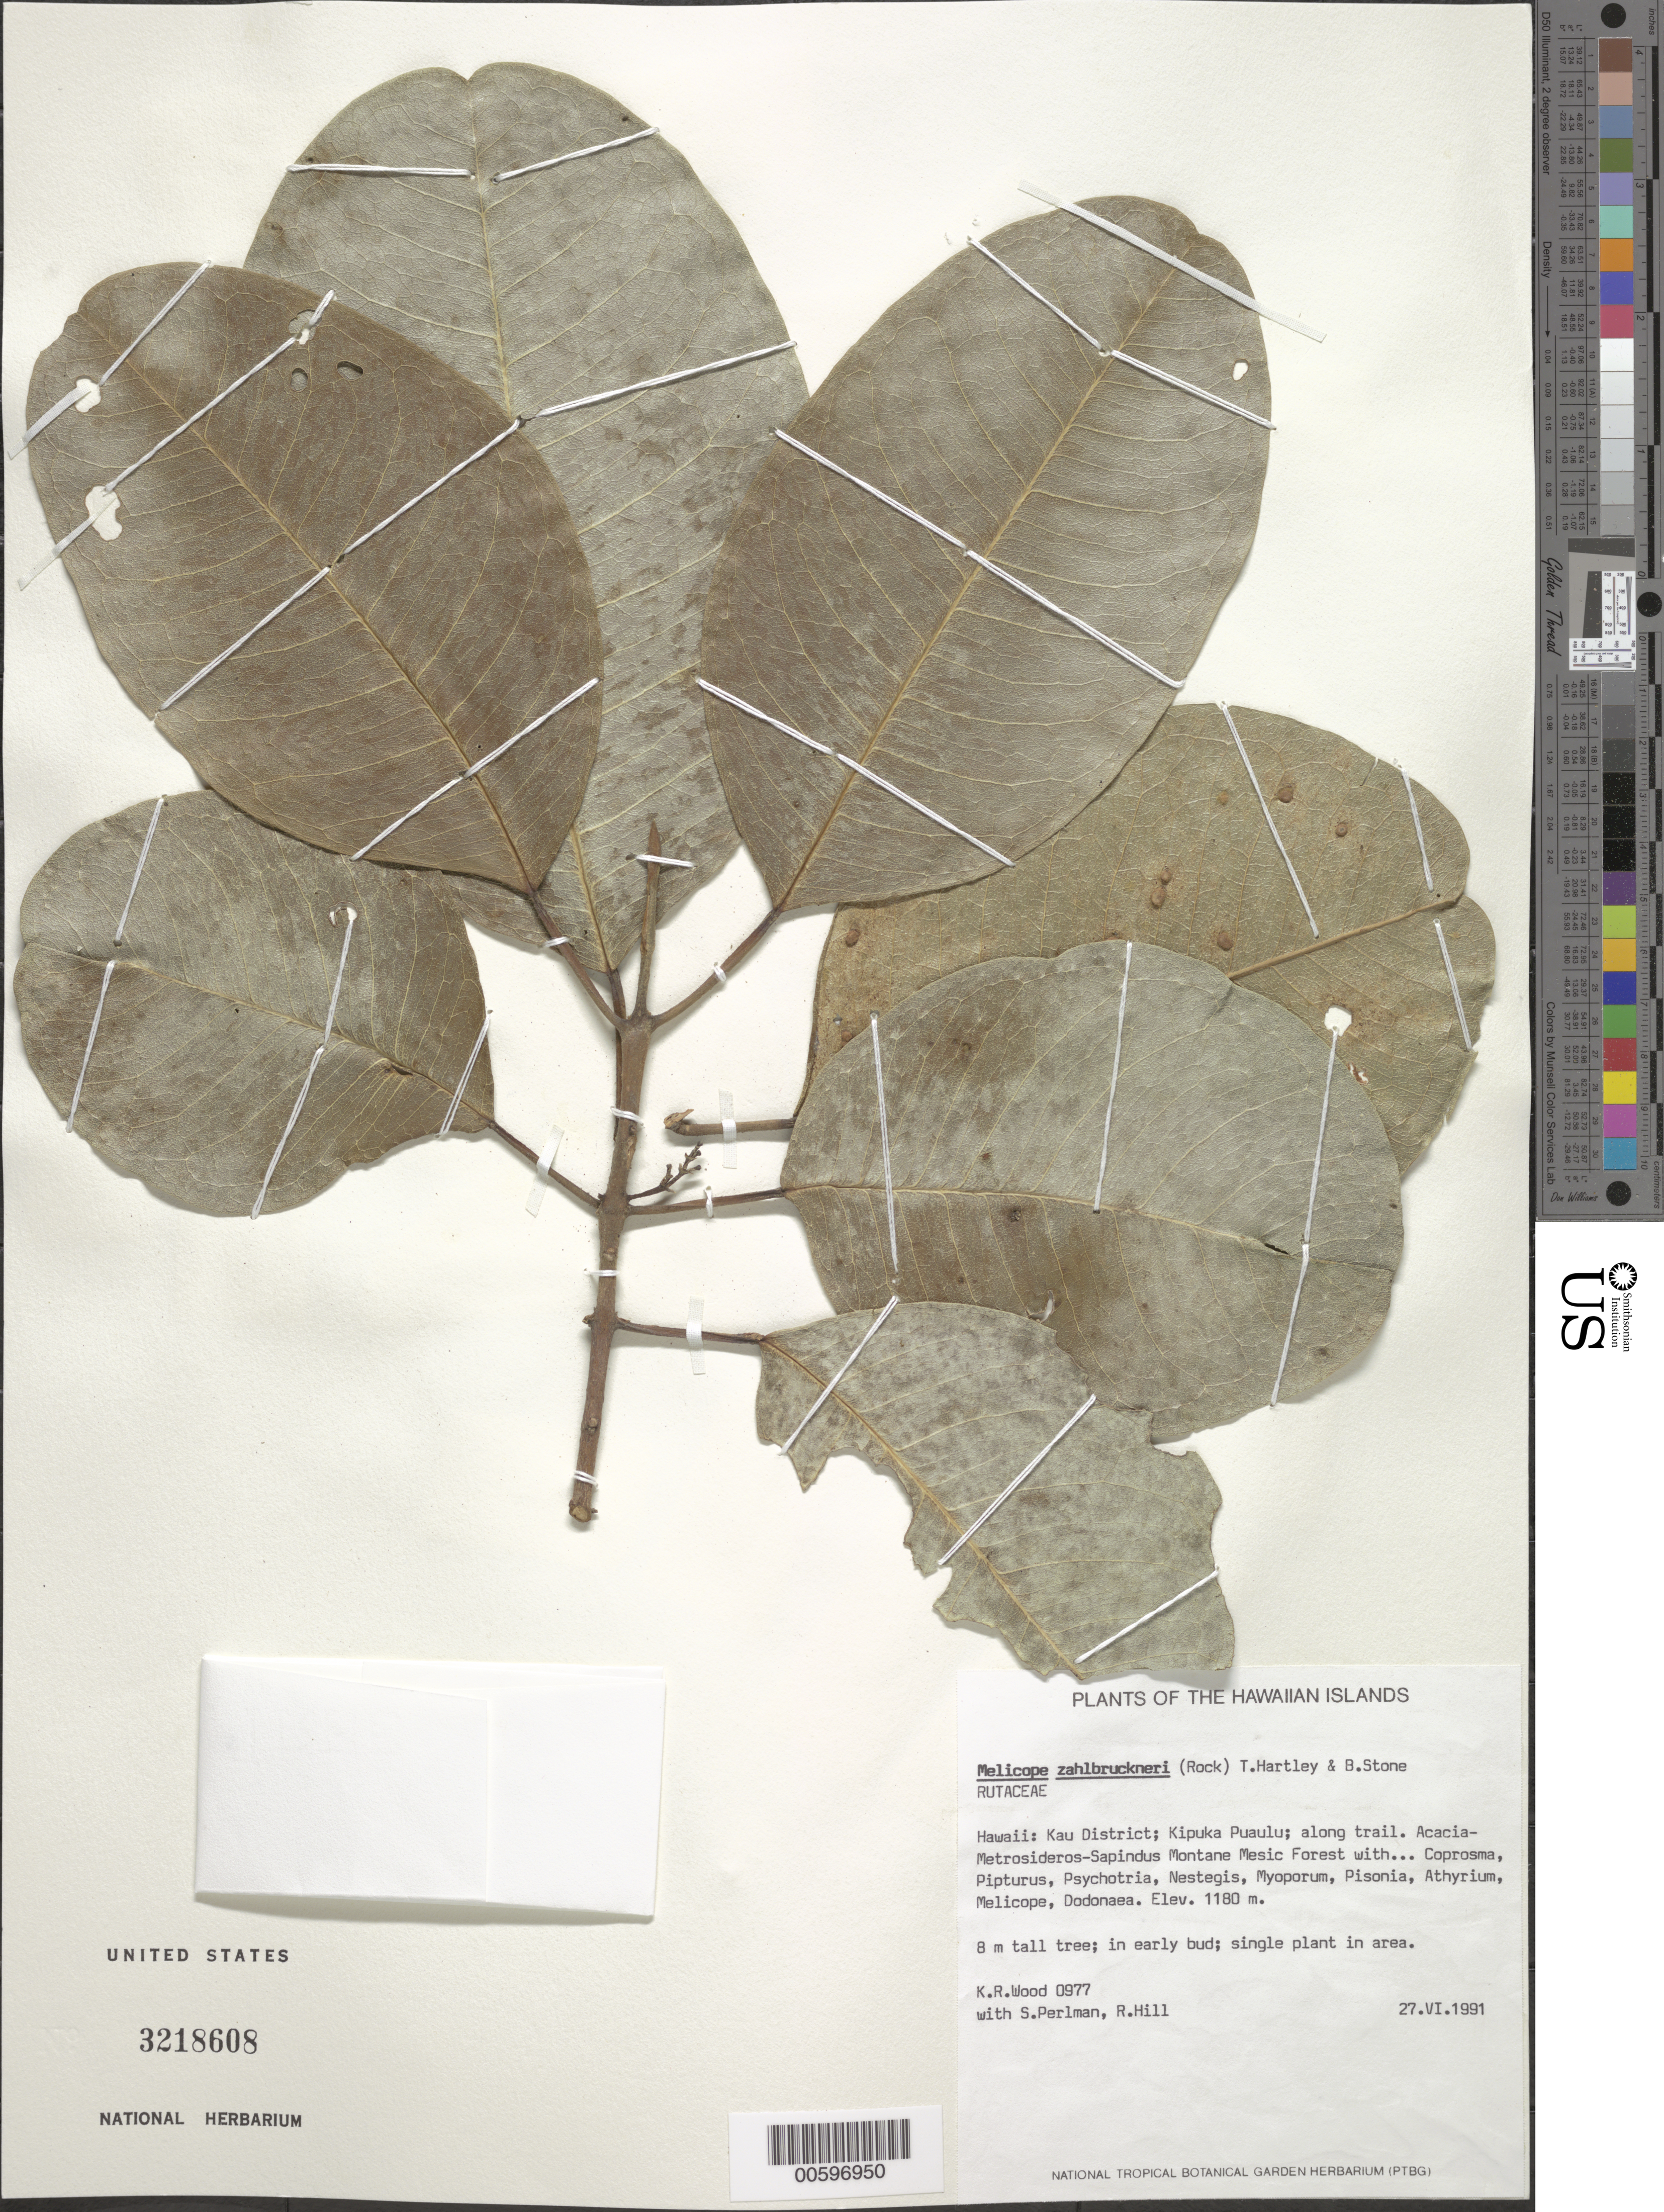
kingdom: Plantae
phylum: Tracheophyta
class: Magnoliopsida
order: Sapindales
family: Rutaceae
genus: Melicope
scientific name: Melicope wawraeana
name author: (H. Lév.) T.G. Hartley & B.C. Stone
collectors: K. R. Wood, S. P. Perlman & R. Hill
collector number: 0977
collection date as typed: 27 Jun 1991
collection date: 1991-06-27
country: United States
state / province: Hawaii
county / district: Hawaii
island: Hawaii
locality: Kau Dist; Kipuka Puaulu; along trail.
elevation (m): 1180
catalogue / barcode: US 3218608